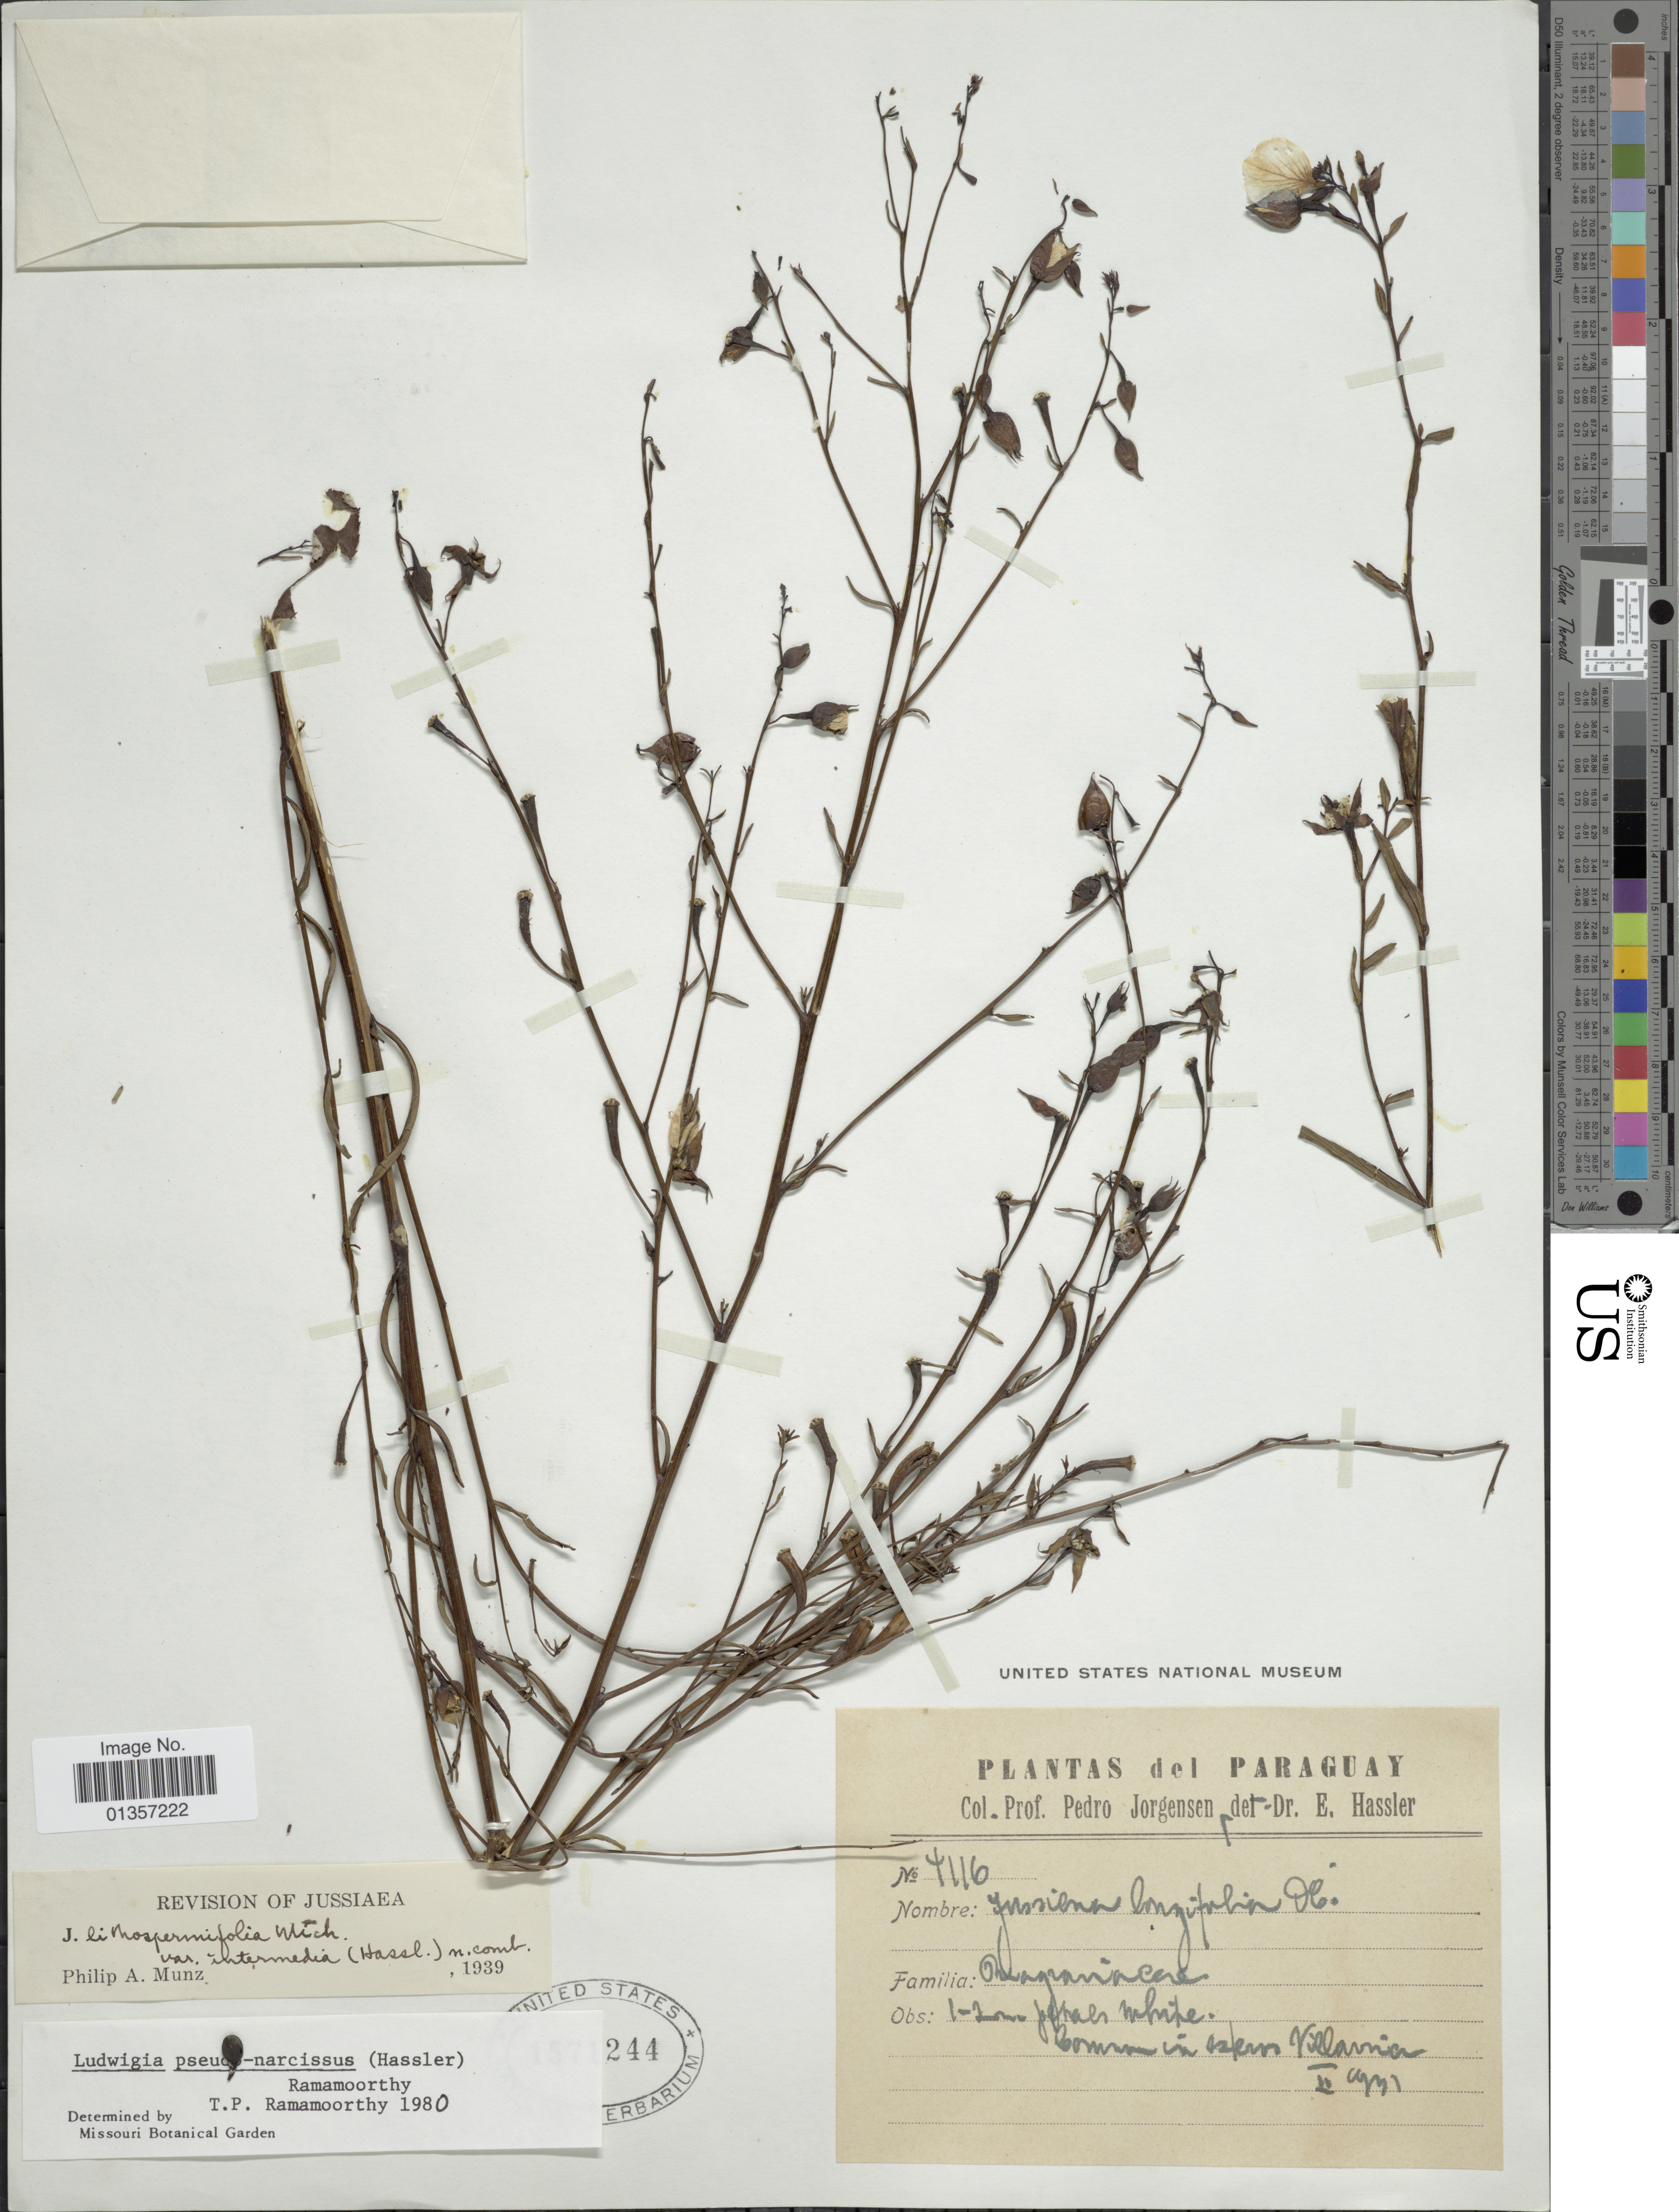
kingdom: Plantae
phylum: Tracheophyta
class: Magnoliopsida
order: Myrtales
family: Onagraceae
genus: Ludwigia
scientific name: Ludwigia pseudonarcissus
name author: (Chodat & Hassl.) Ramamoorthy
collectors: P. Jörgensen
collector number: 4116*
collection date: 1931-02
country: Paraguay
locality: Villarica.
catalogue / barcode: US 1571244